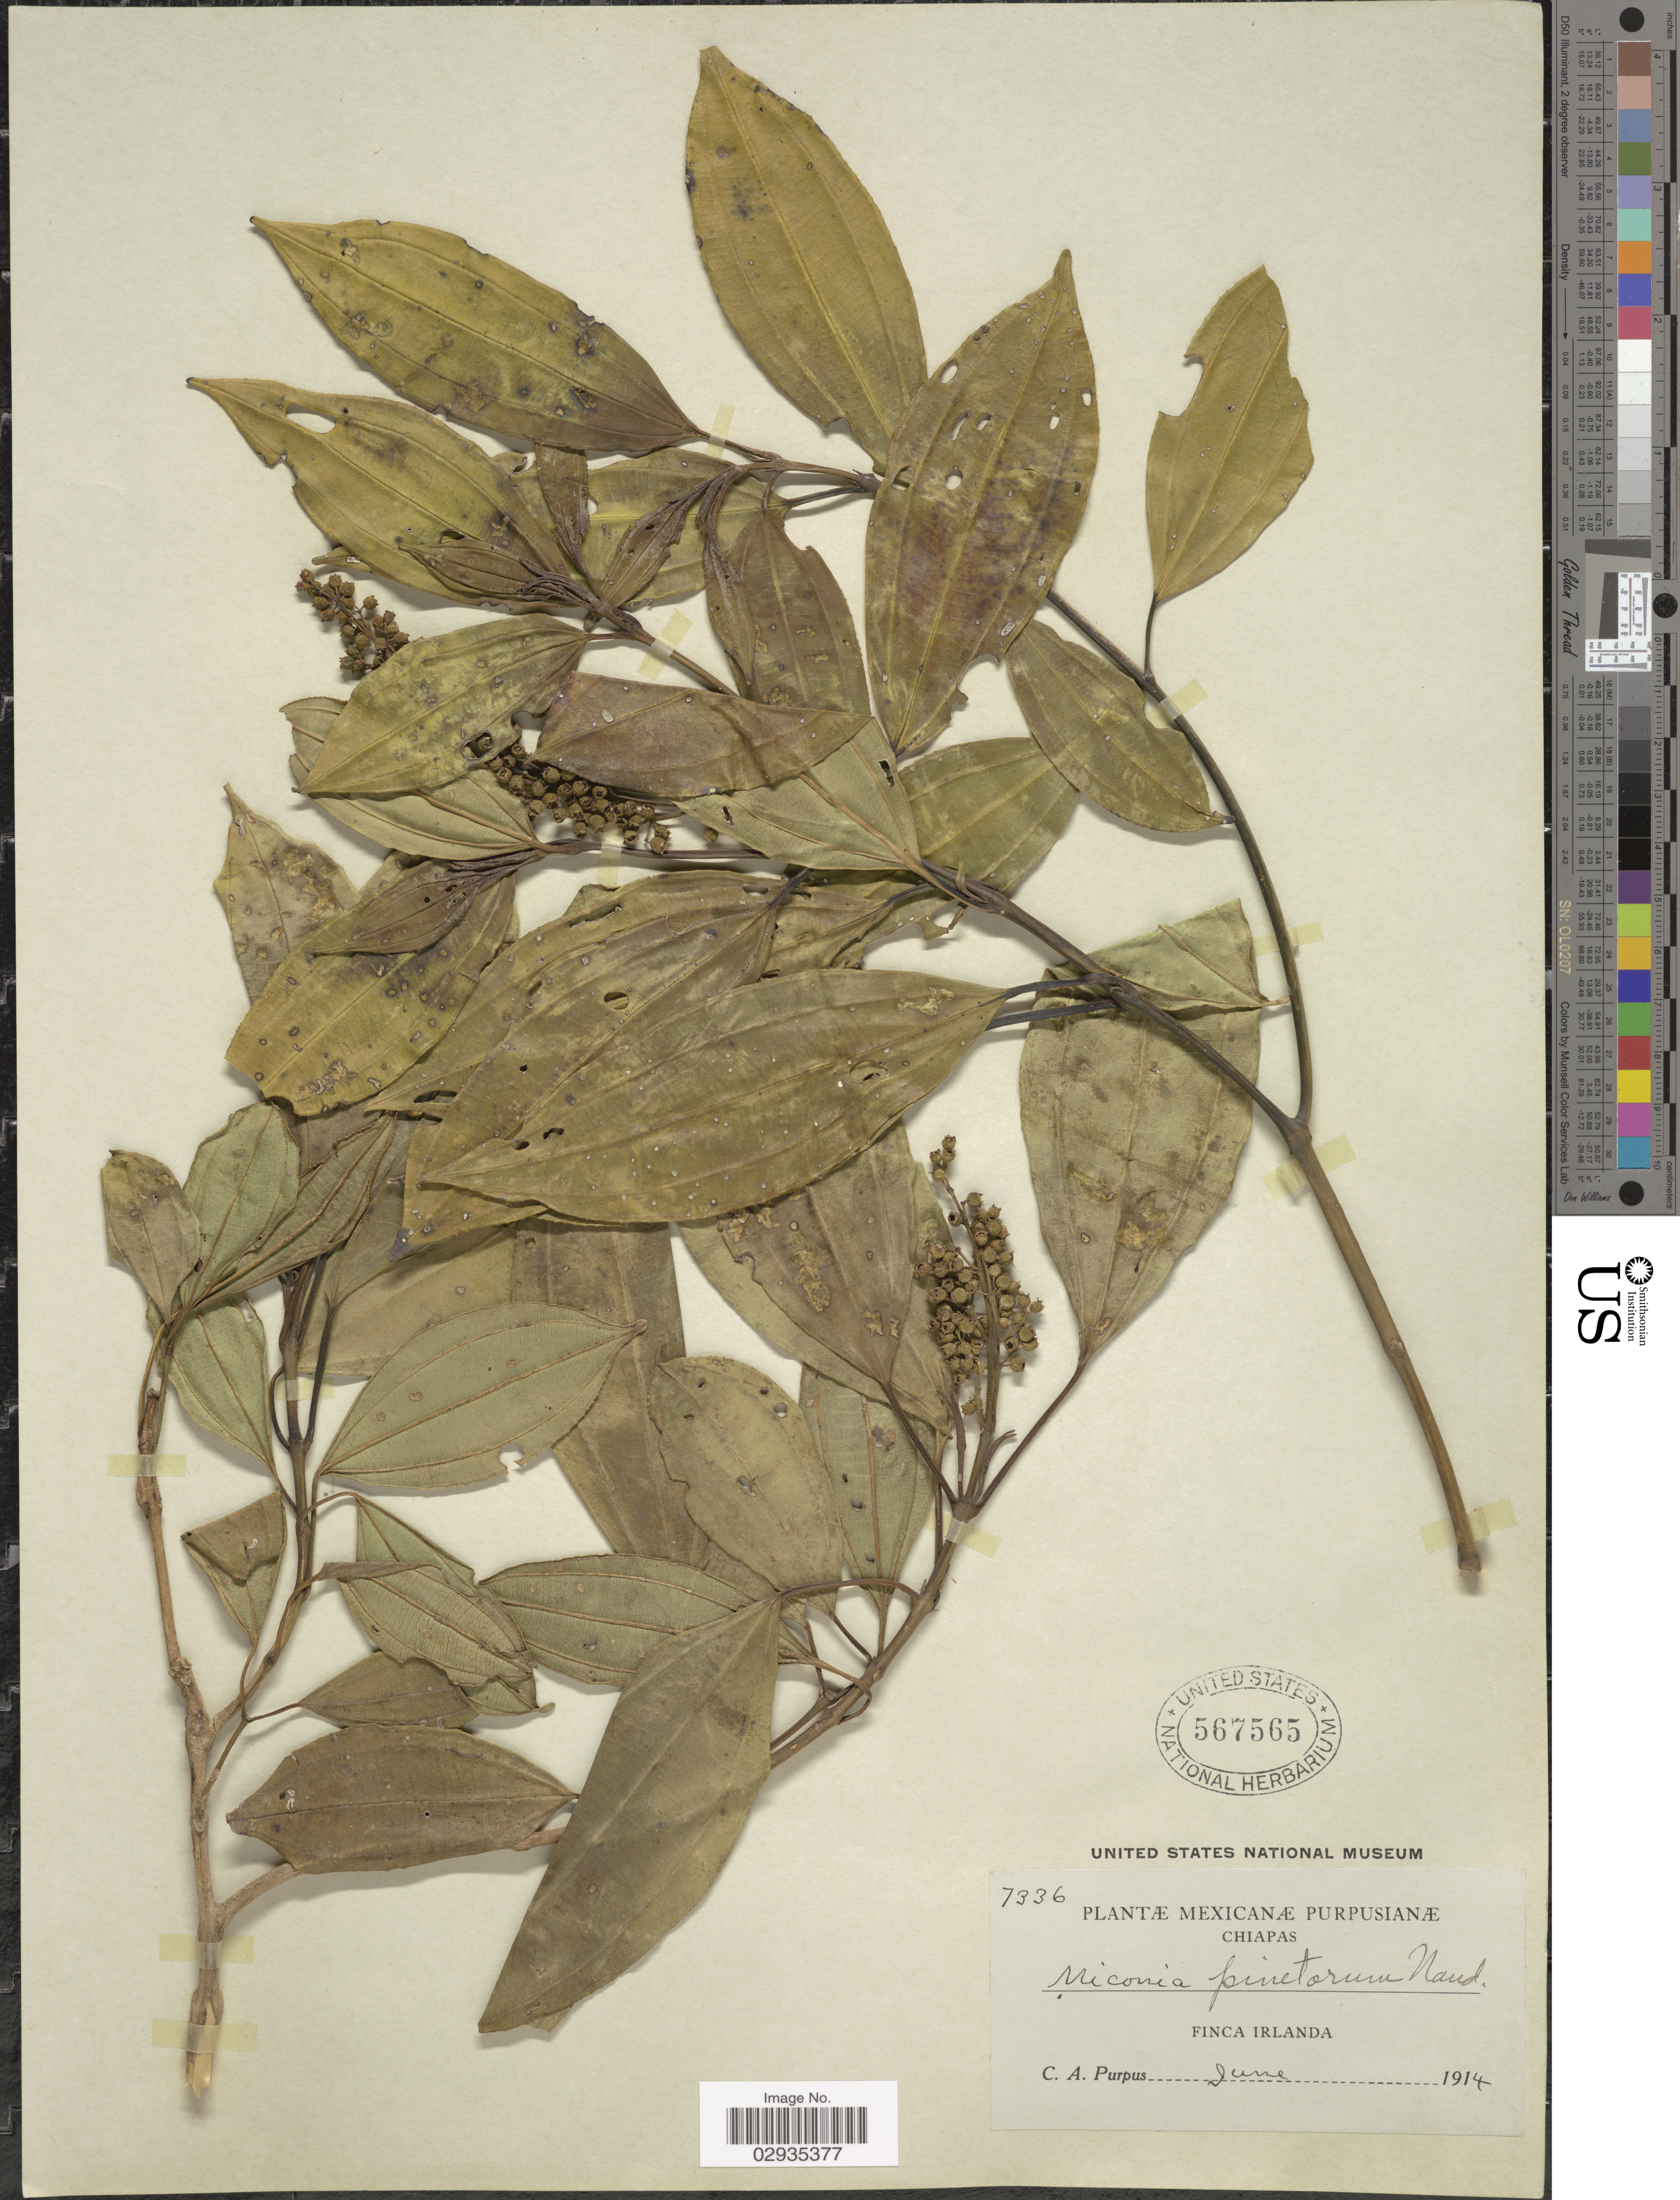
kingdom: Plantae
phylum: Tracheophyta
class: Magnoliopsida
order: Myrtales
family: Melastomataceae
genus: Miconia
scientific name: Miconia pinetorum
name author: Naudin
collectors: C. A. Purpus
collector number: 7336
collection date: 1914-06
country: Mexico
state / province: Chiapas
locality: Finca Irlanda.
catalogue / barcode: US 567565